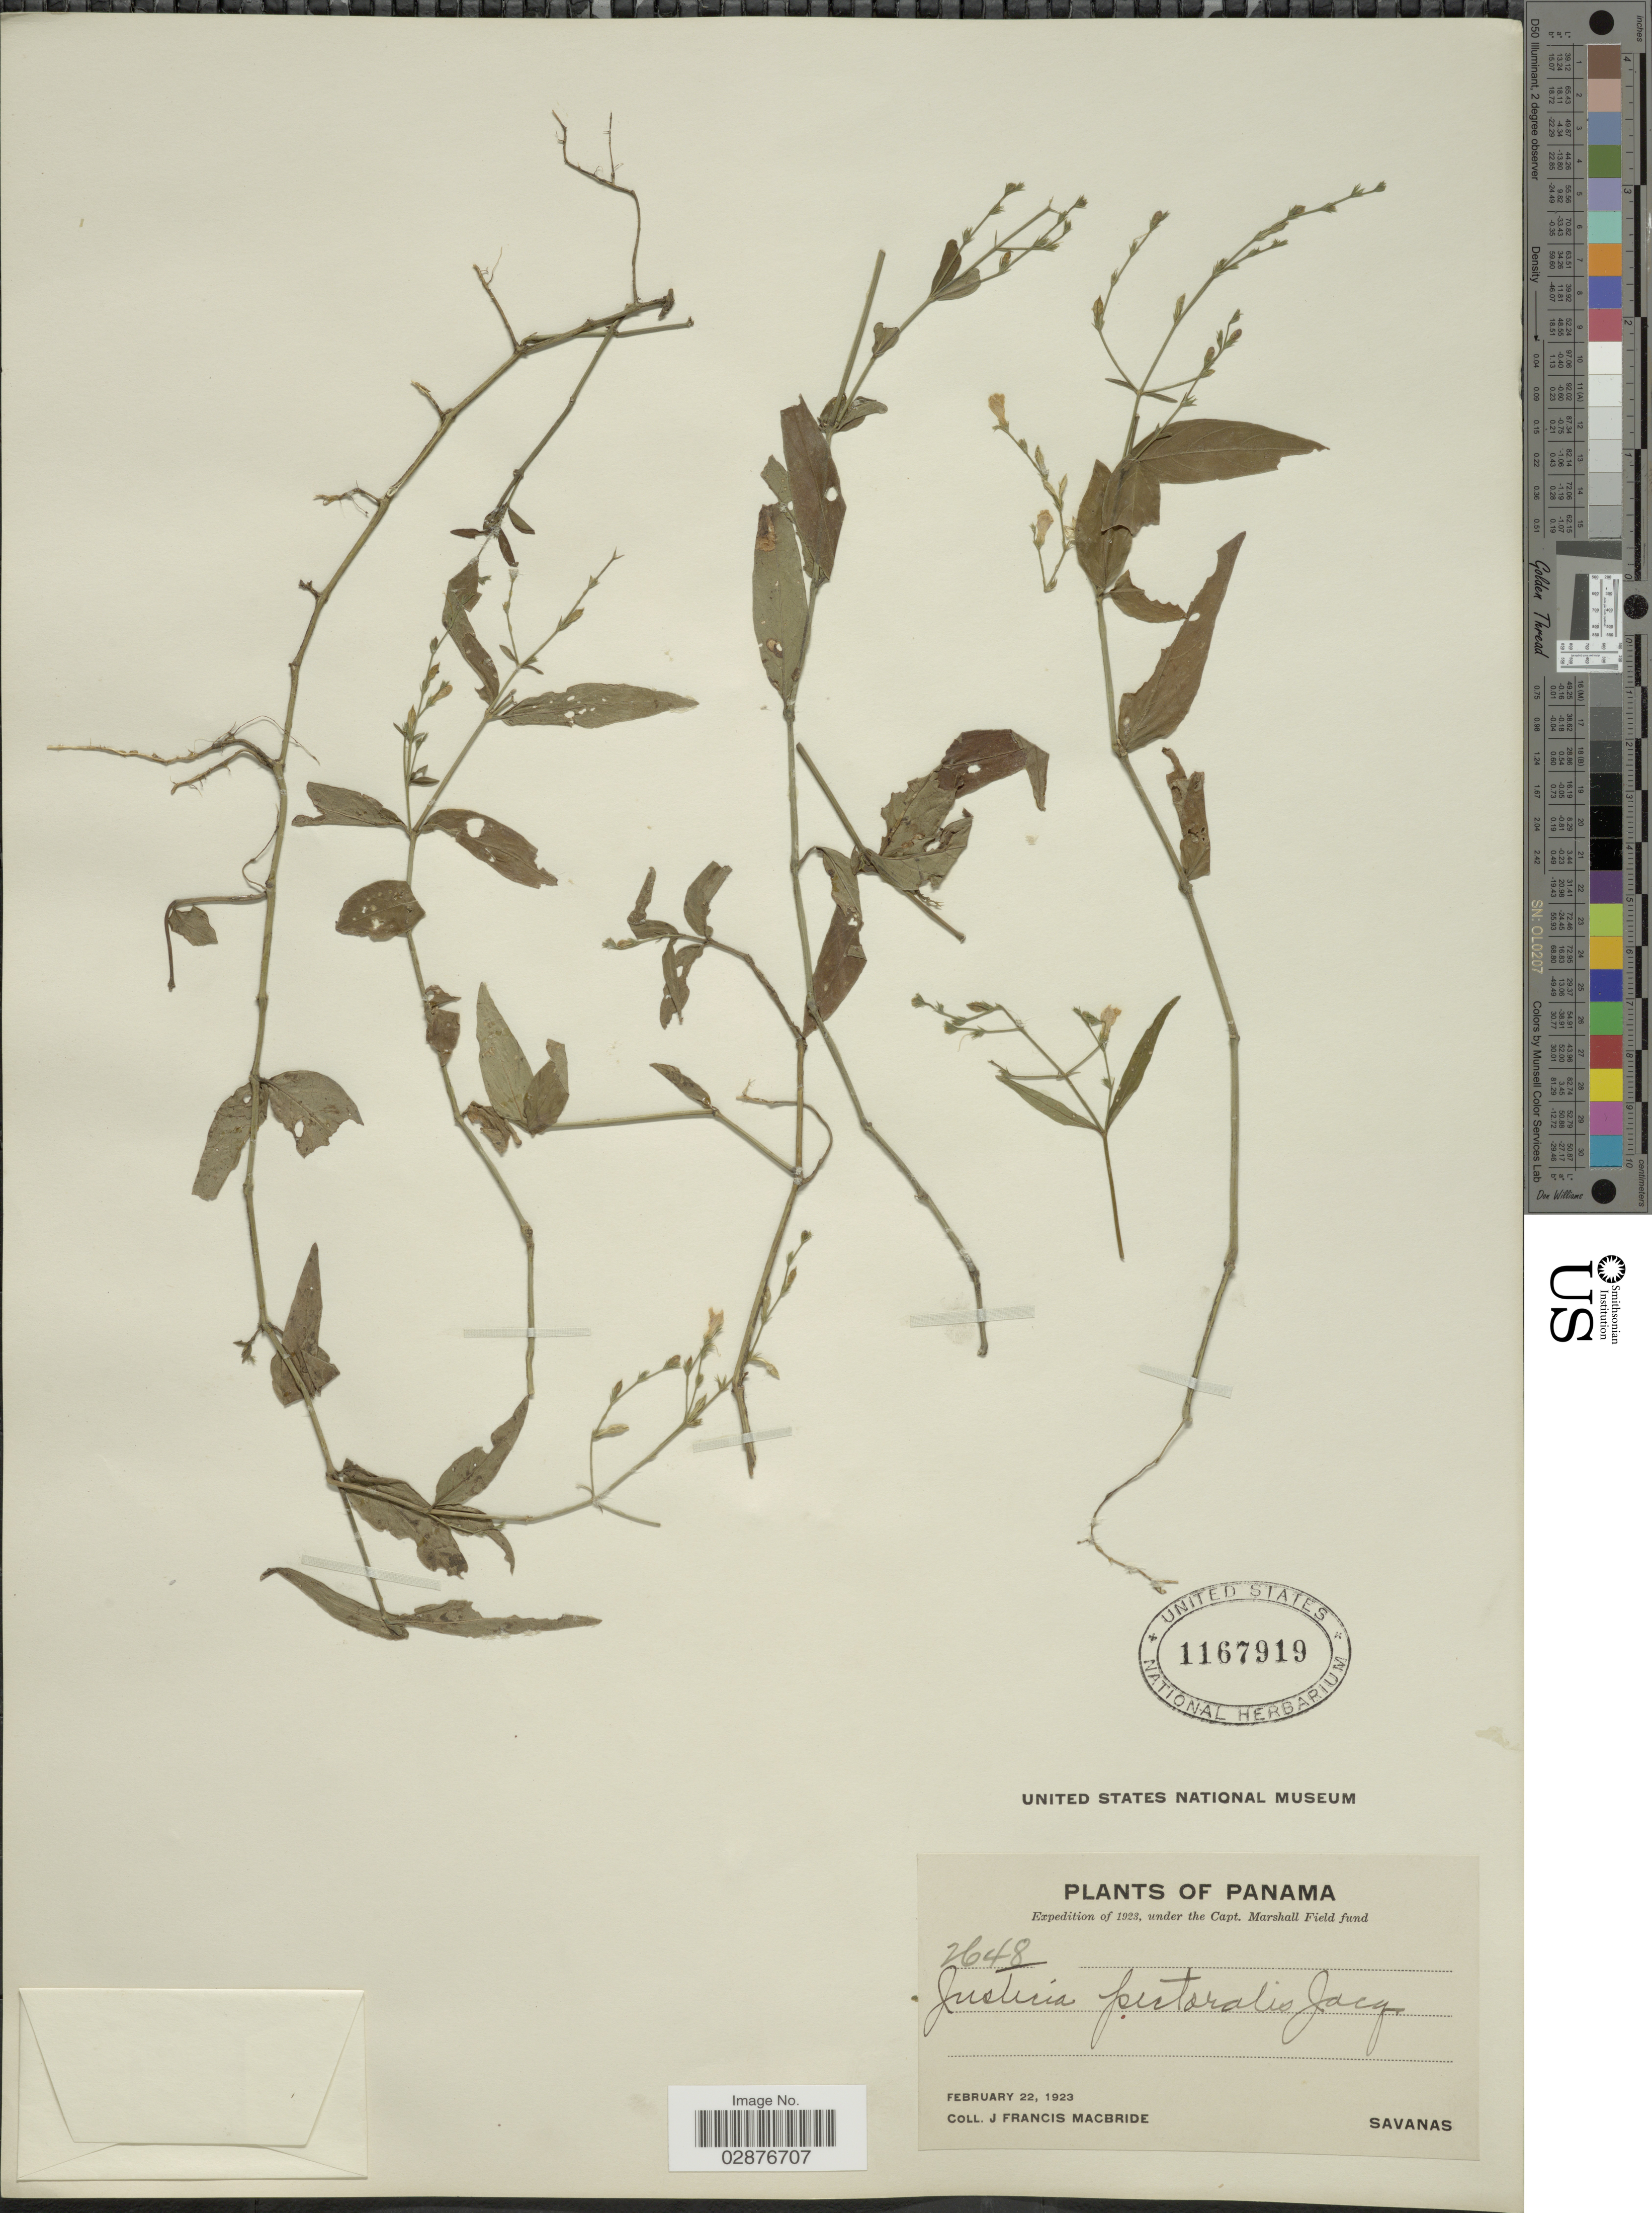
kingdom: Plantae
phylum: Tracheophyta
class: Magnoliopsida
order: Lamiales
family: Acanthaceae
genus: Justicia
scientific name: Justicia pectoralis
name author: Jacq.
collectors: J. F. Macbride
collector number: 2648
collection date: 1923-02-22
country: Panama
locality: Savanas.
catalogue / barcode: US 1167919